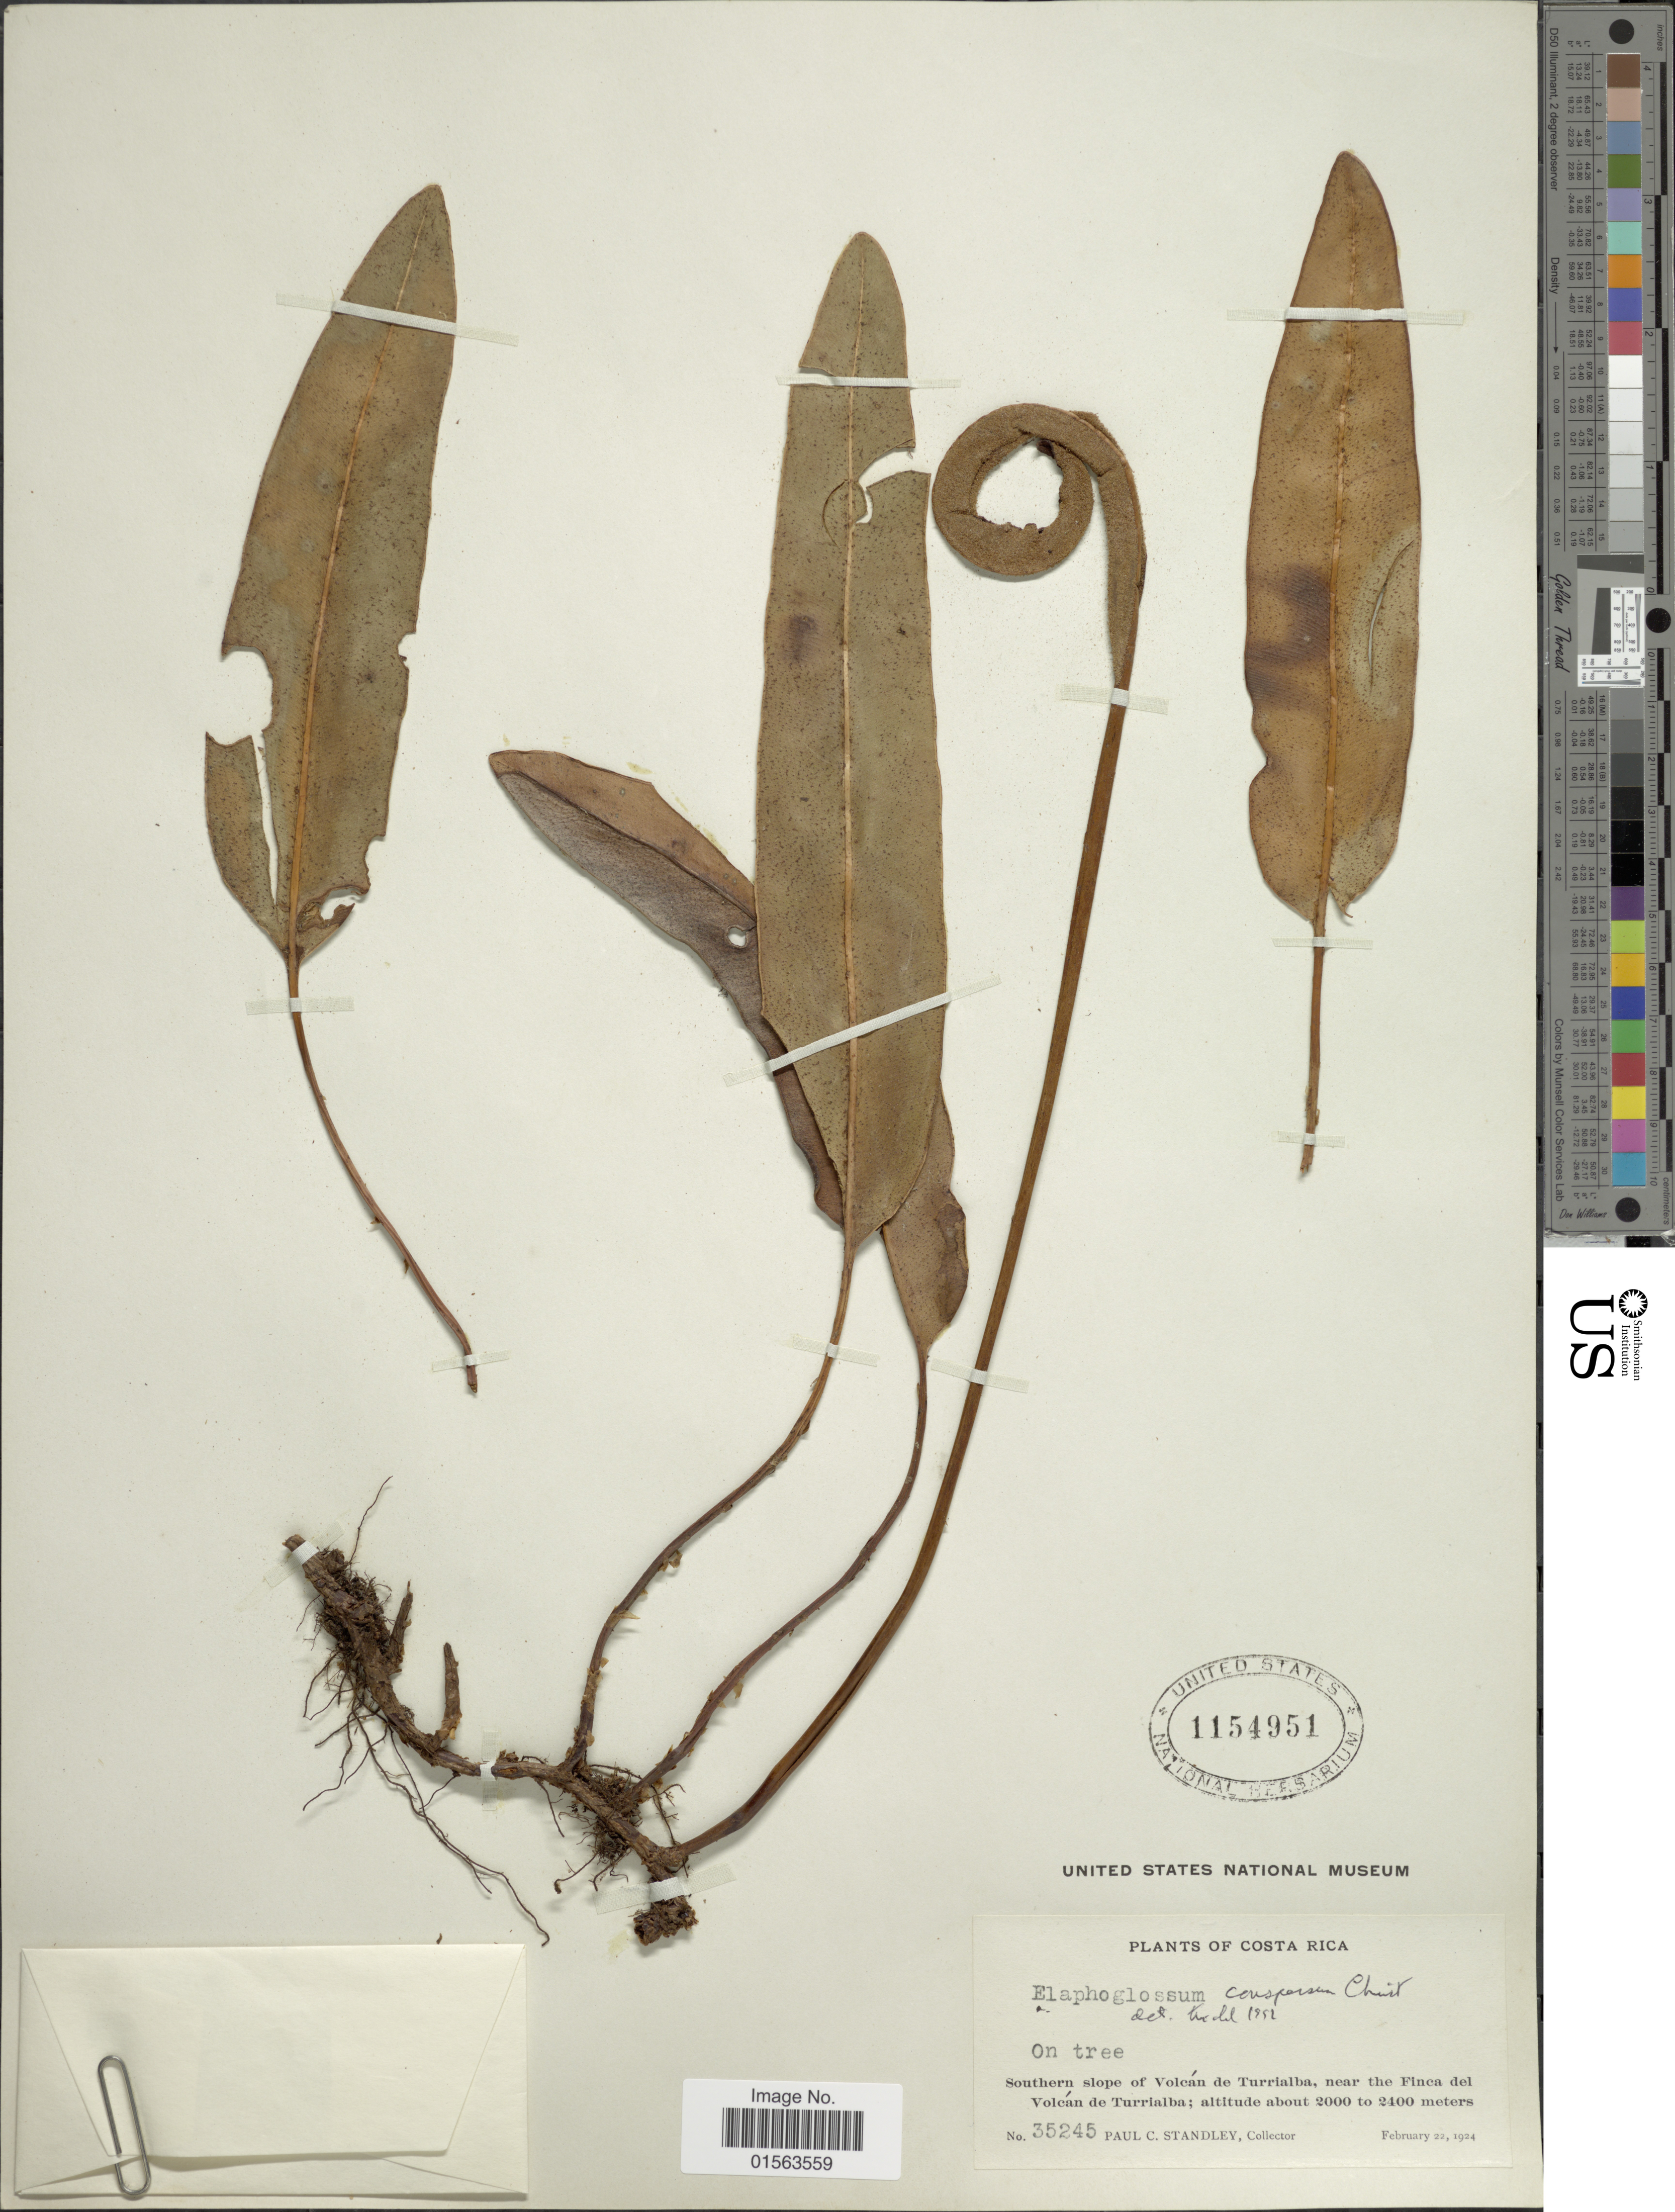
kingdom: Plantae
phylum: Tracheophyta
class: Polypodiopsida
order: Polypodiales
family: Dryopteridaceae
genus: Elaphoglossum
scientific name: Elaphoglossum conspersum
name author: Christ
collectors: P. C. Standley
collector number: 35245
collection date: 1924-02-22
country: Costa Rica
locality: Southern slope of Volcan de Turrialba, near the Finca del Volcan de Turrialba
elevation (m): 2000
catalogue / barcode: US 1154951